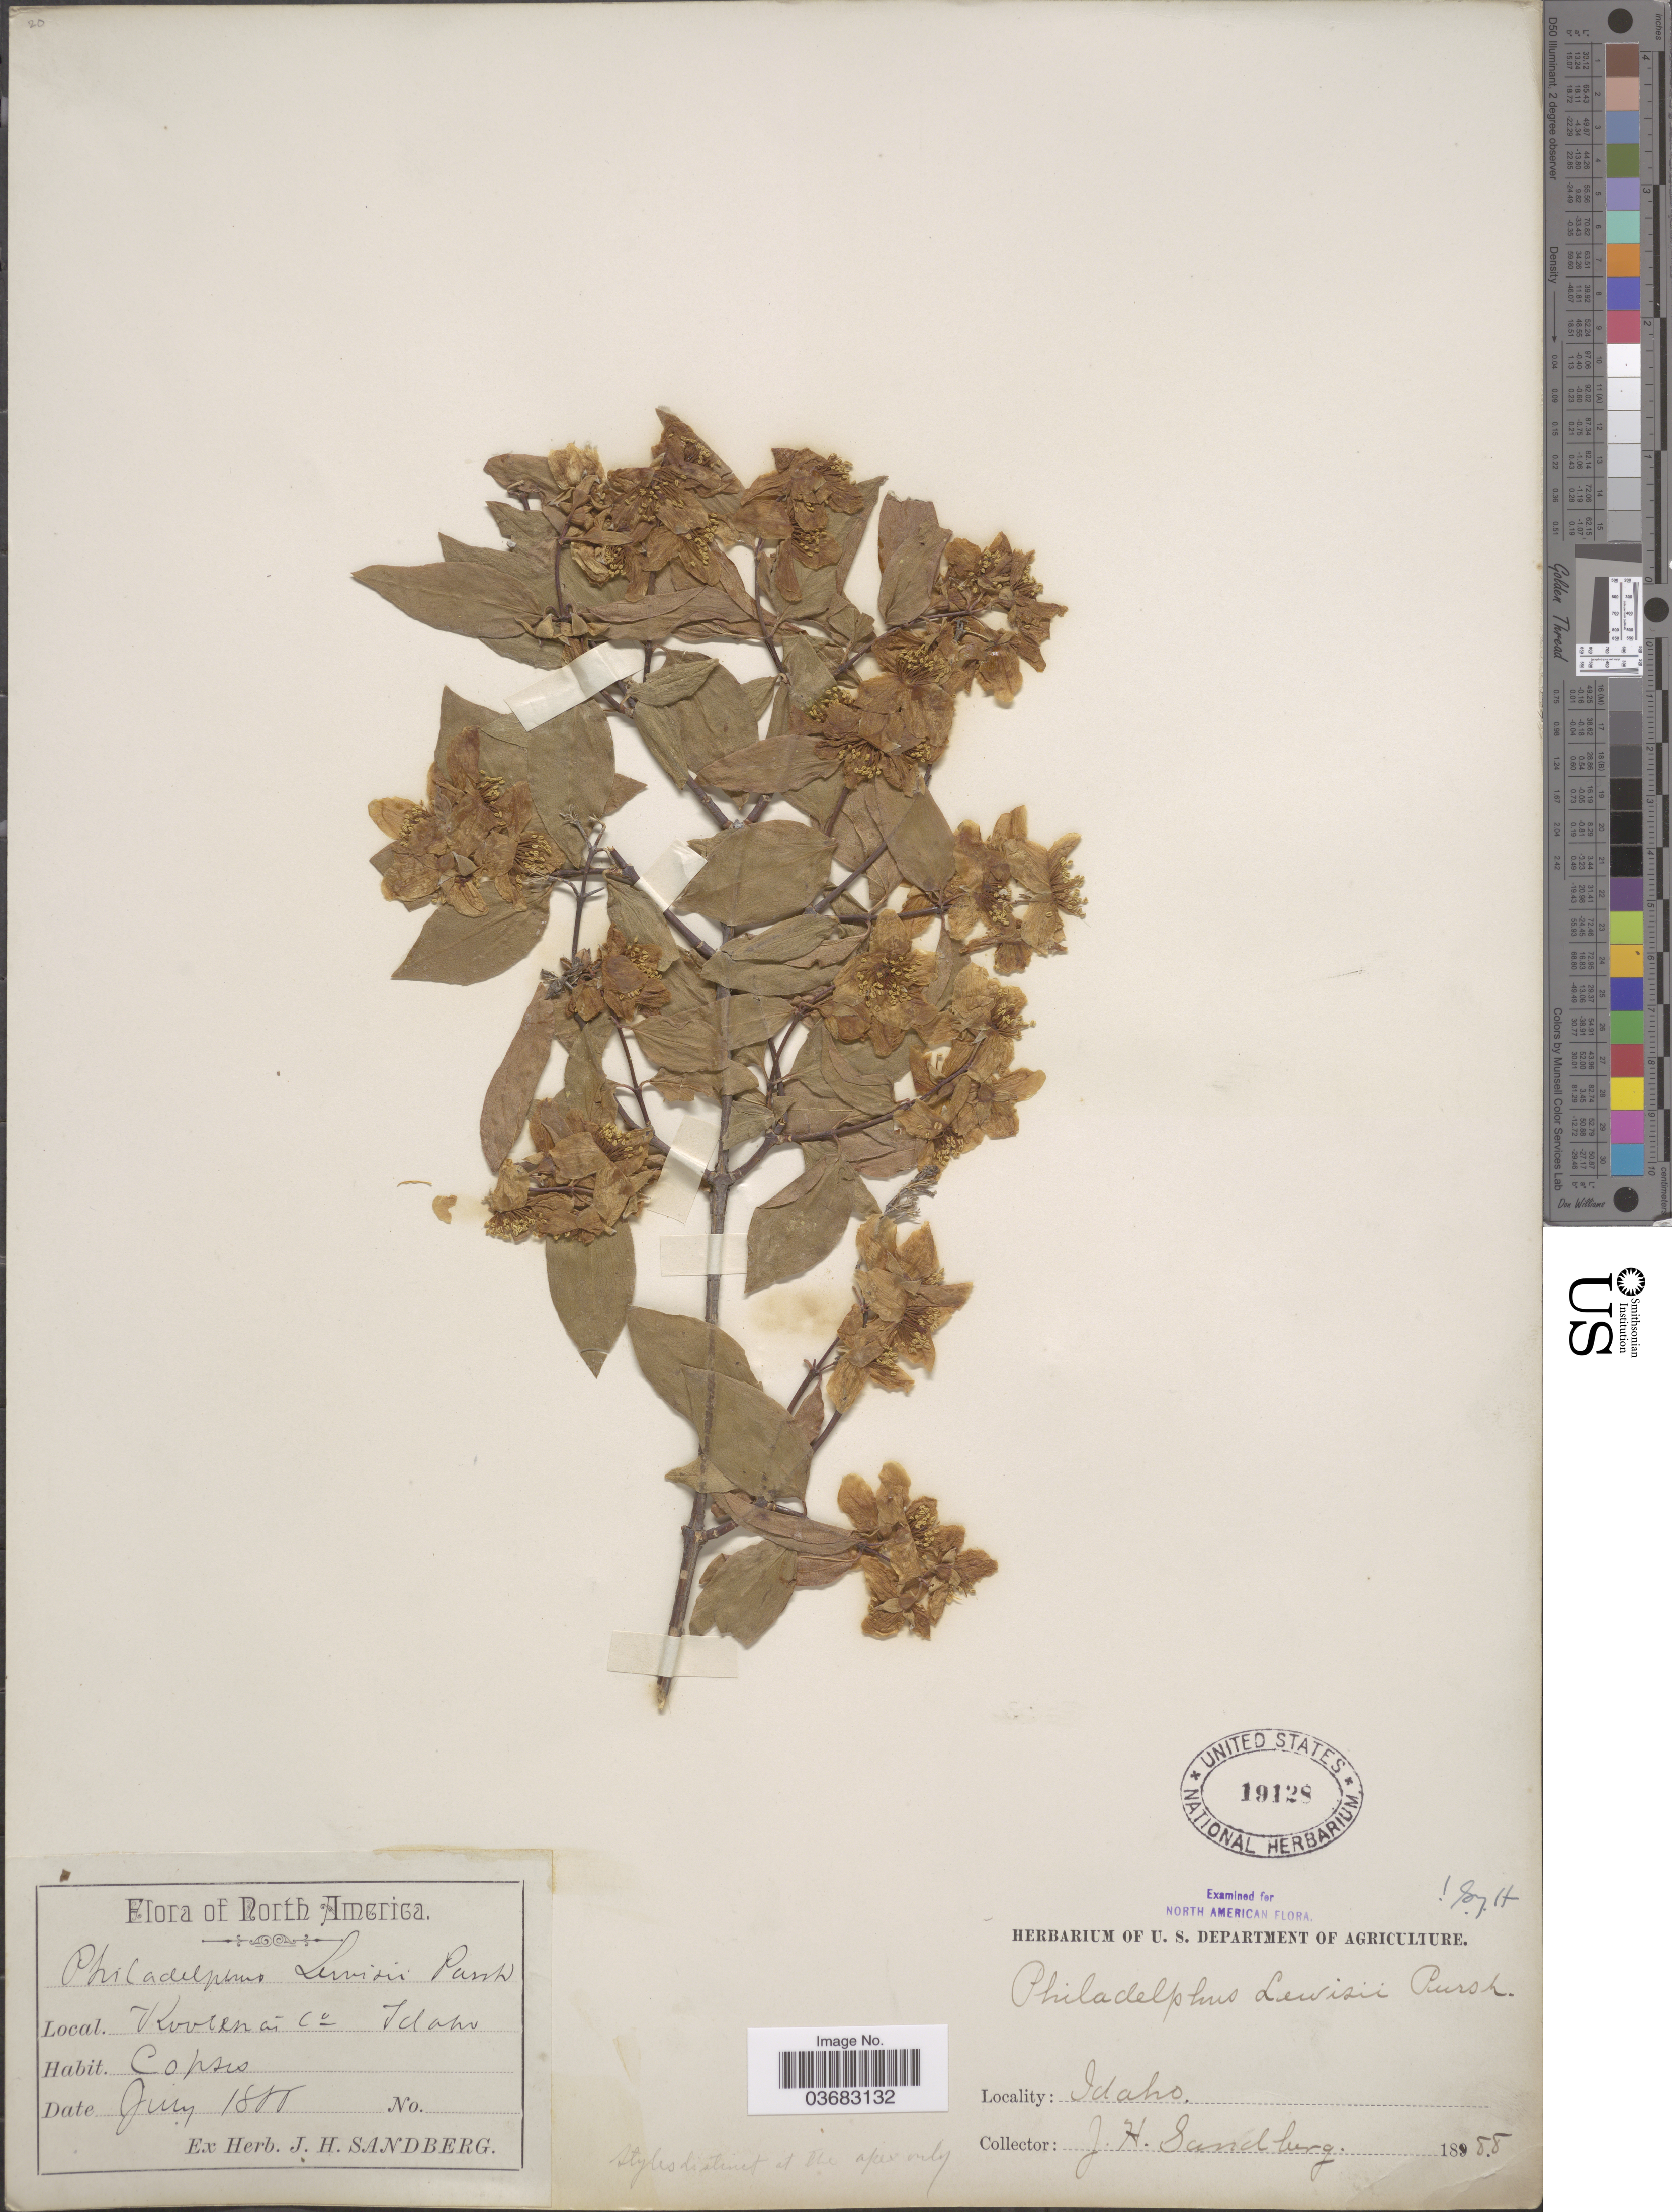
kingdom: Plantae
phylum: Tracheophyta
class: Magnoliopsida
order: Cornales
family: Hydrangeaceae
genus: Philadelphus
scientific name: Philadelphus lewisii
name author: Pursh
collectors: J. H. Sandberg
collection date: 1880-07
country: United States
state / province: Idaho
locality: Kootenai Co.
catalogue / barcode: US 19128